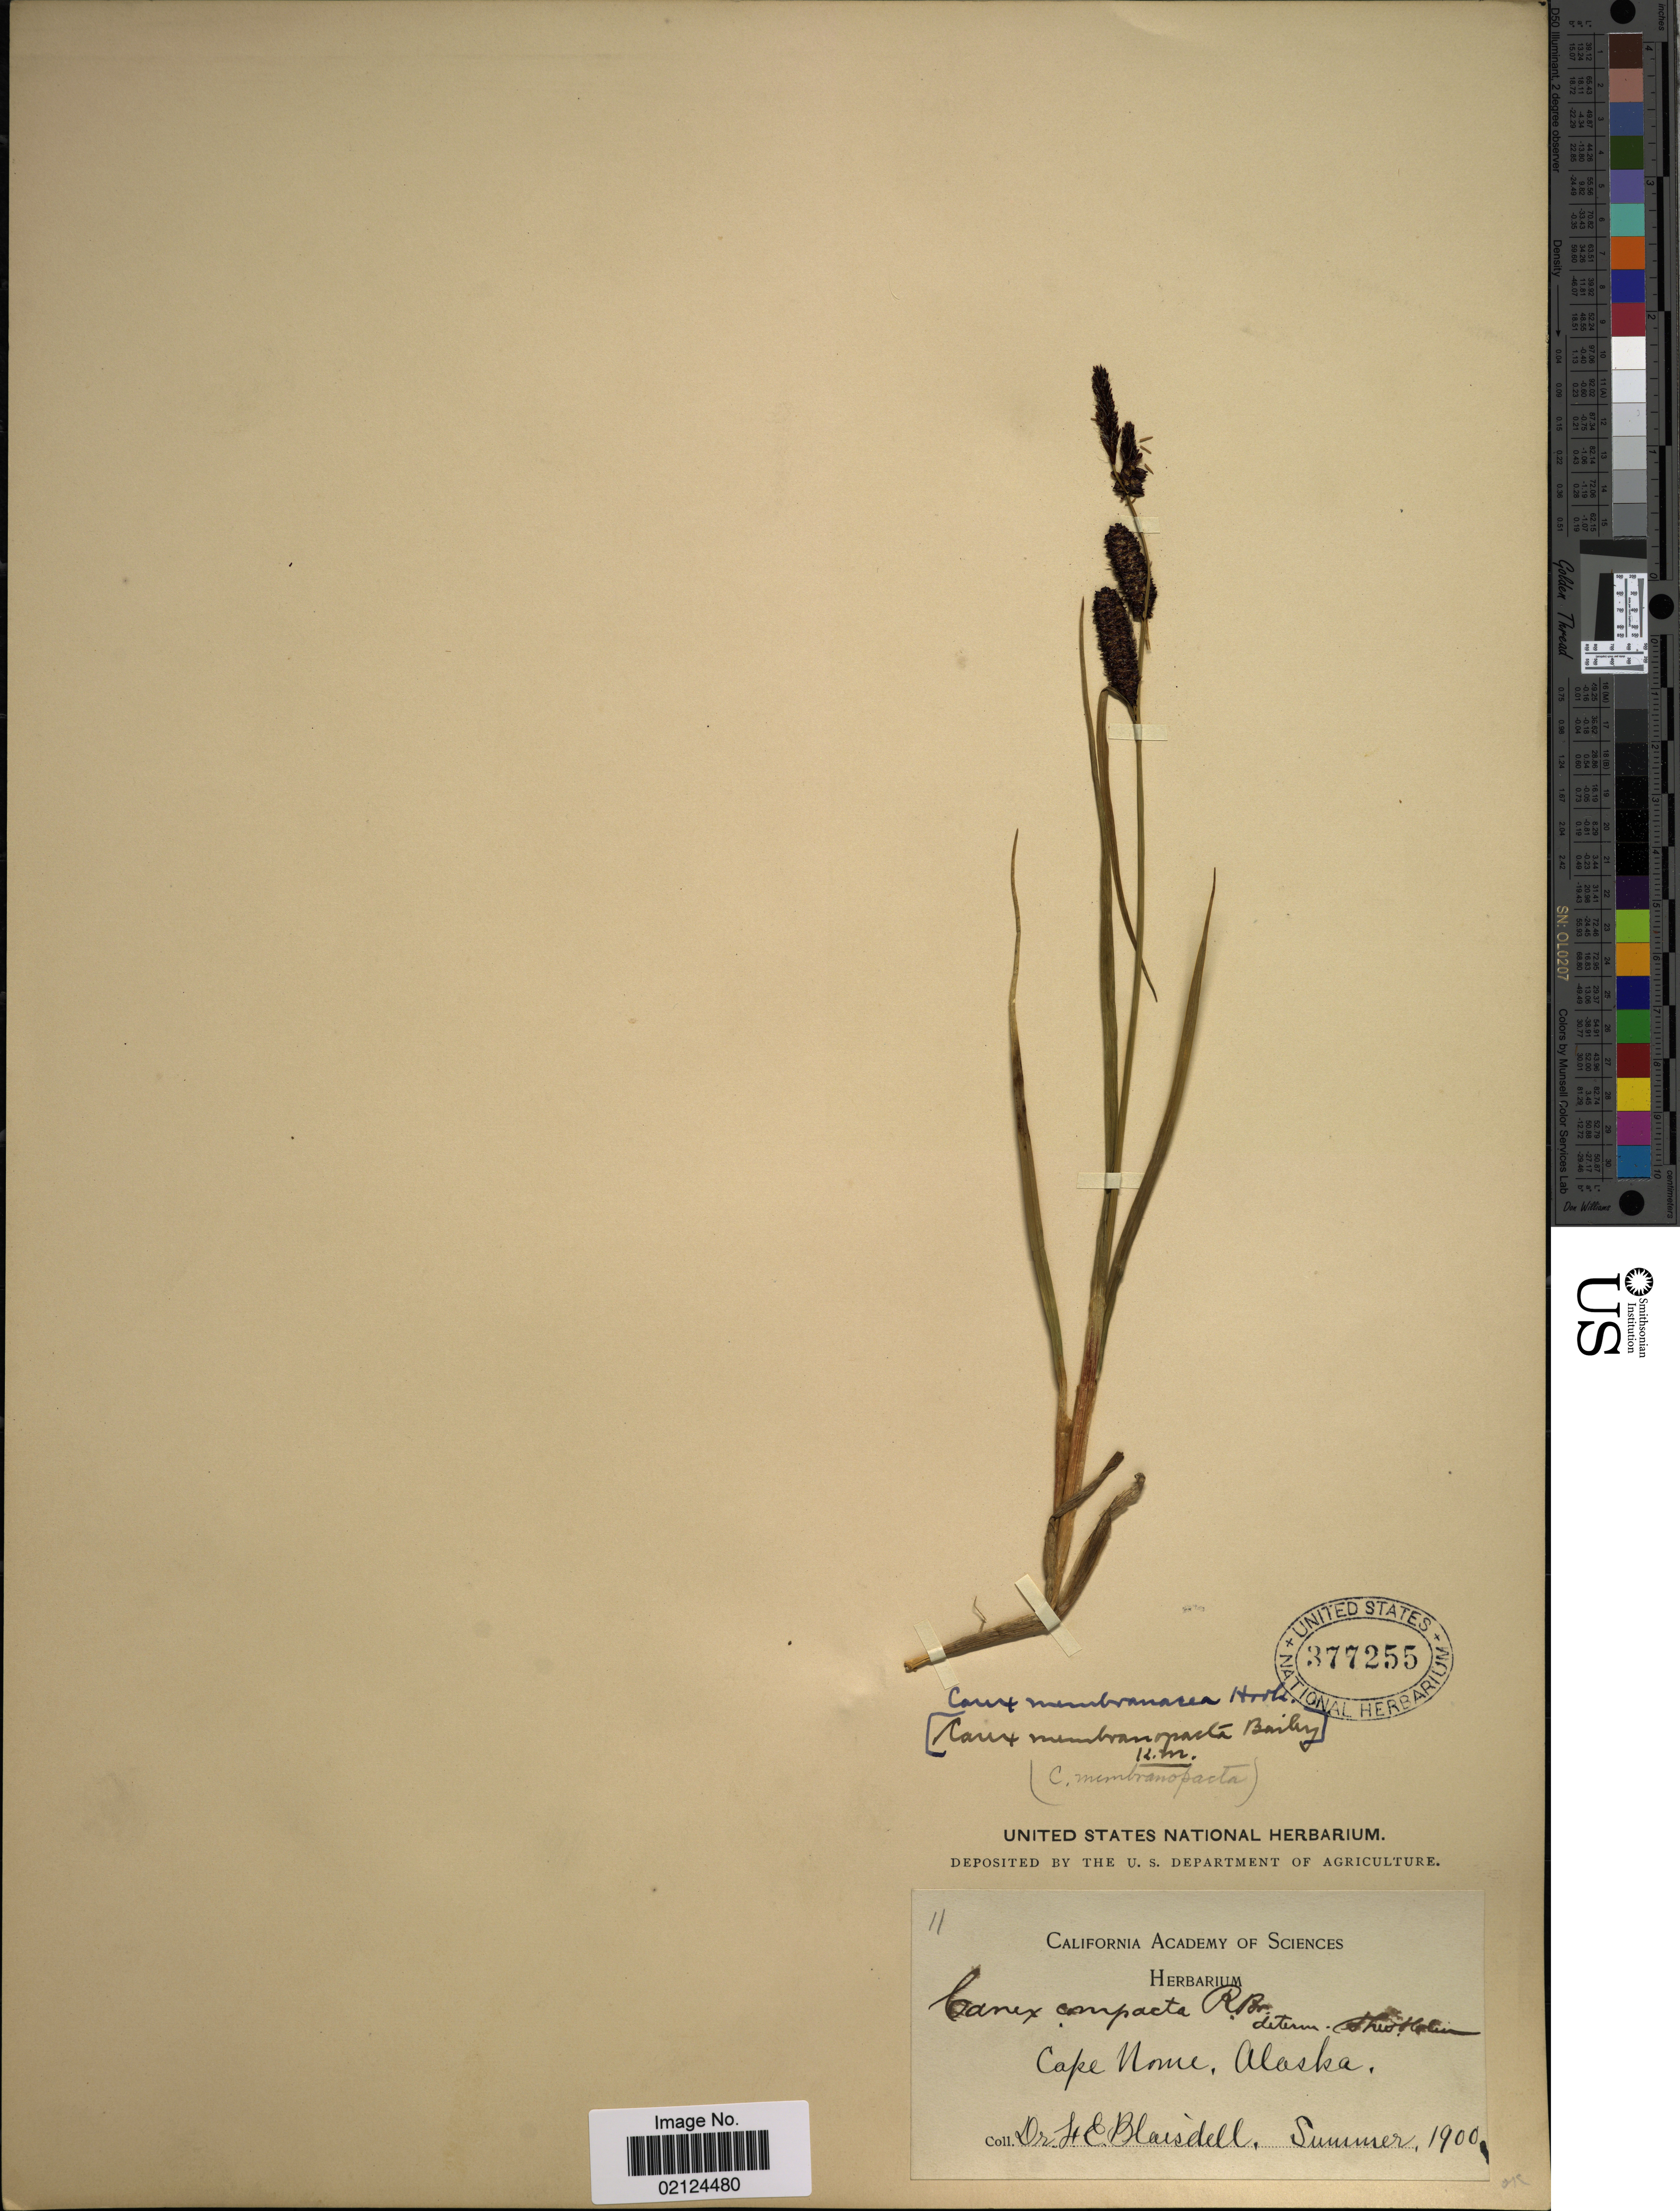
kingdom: Plantae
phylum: Tracheophyta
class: Liliopsida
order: Poales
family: Cyperaceae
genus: Carex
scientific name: Carex membranacea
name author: Hook.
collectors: F. Blaisdell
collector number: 11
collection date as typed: summer 1900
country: United States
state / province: Alaska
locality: Cape Nome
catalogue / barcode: US 377255